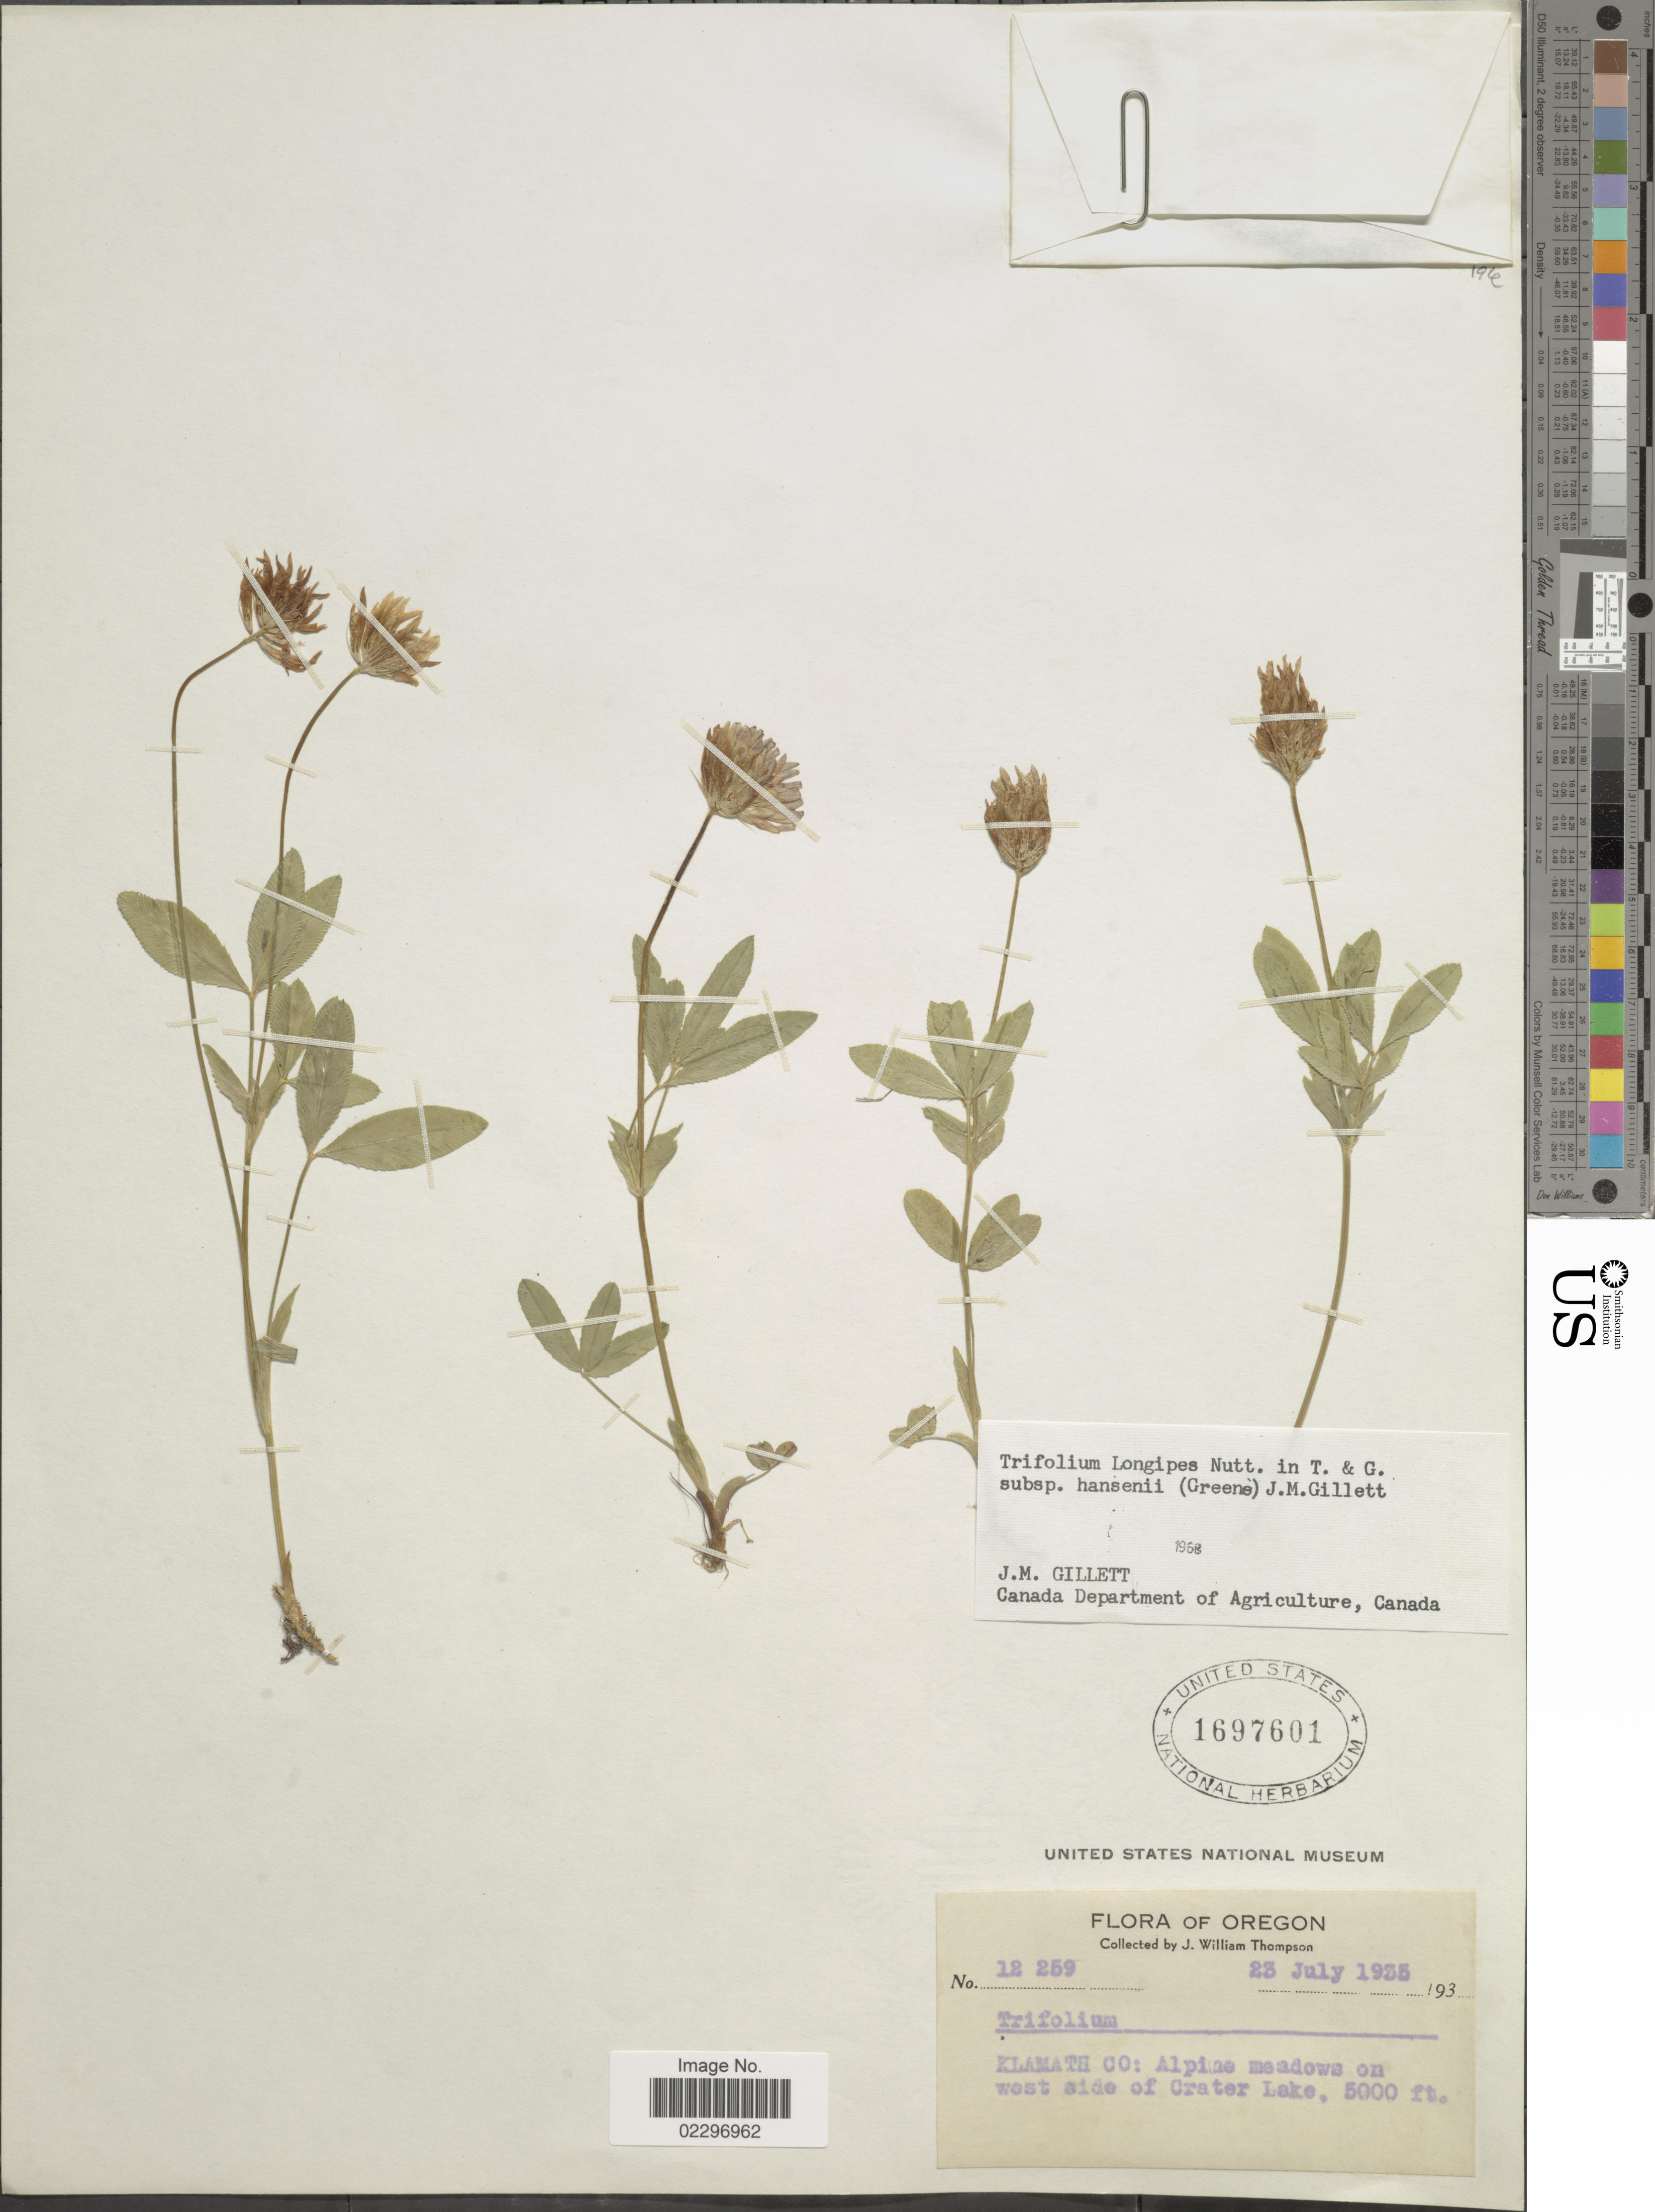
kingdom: Plantae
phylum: Tracheophyta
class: Magnoliopsida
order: Fabales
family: Fabaceae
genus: Trifolium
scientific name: Trifolium longipes subsp. hansenii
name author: (Greene) J.M. Gillett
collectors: J. W. Thompson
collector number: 12259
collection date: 1935-07-23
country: United States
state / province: Oregon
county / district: Klamath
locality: Klamath Co: Alpine meadows on west side of Crater Lake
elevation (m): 1524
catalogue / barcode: US 1697601